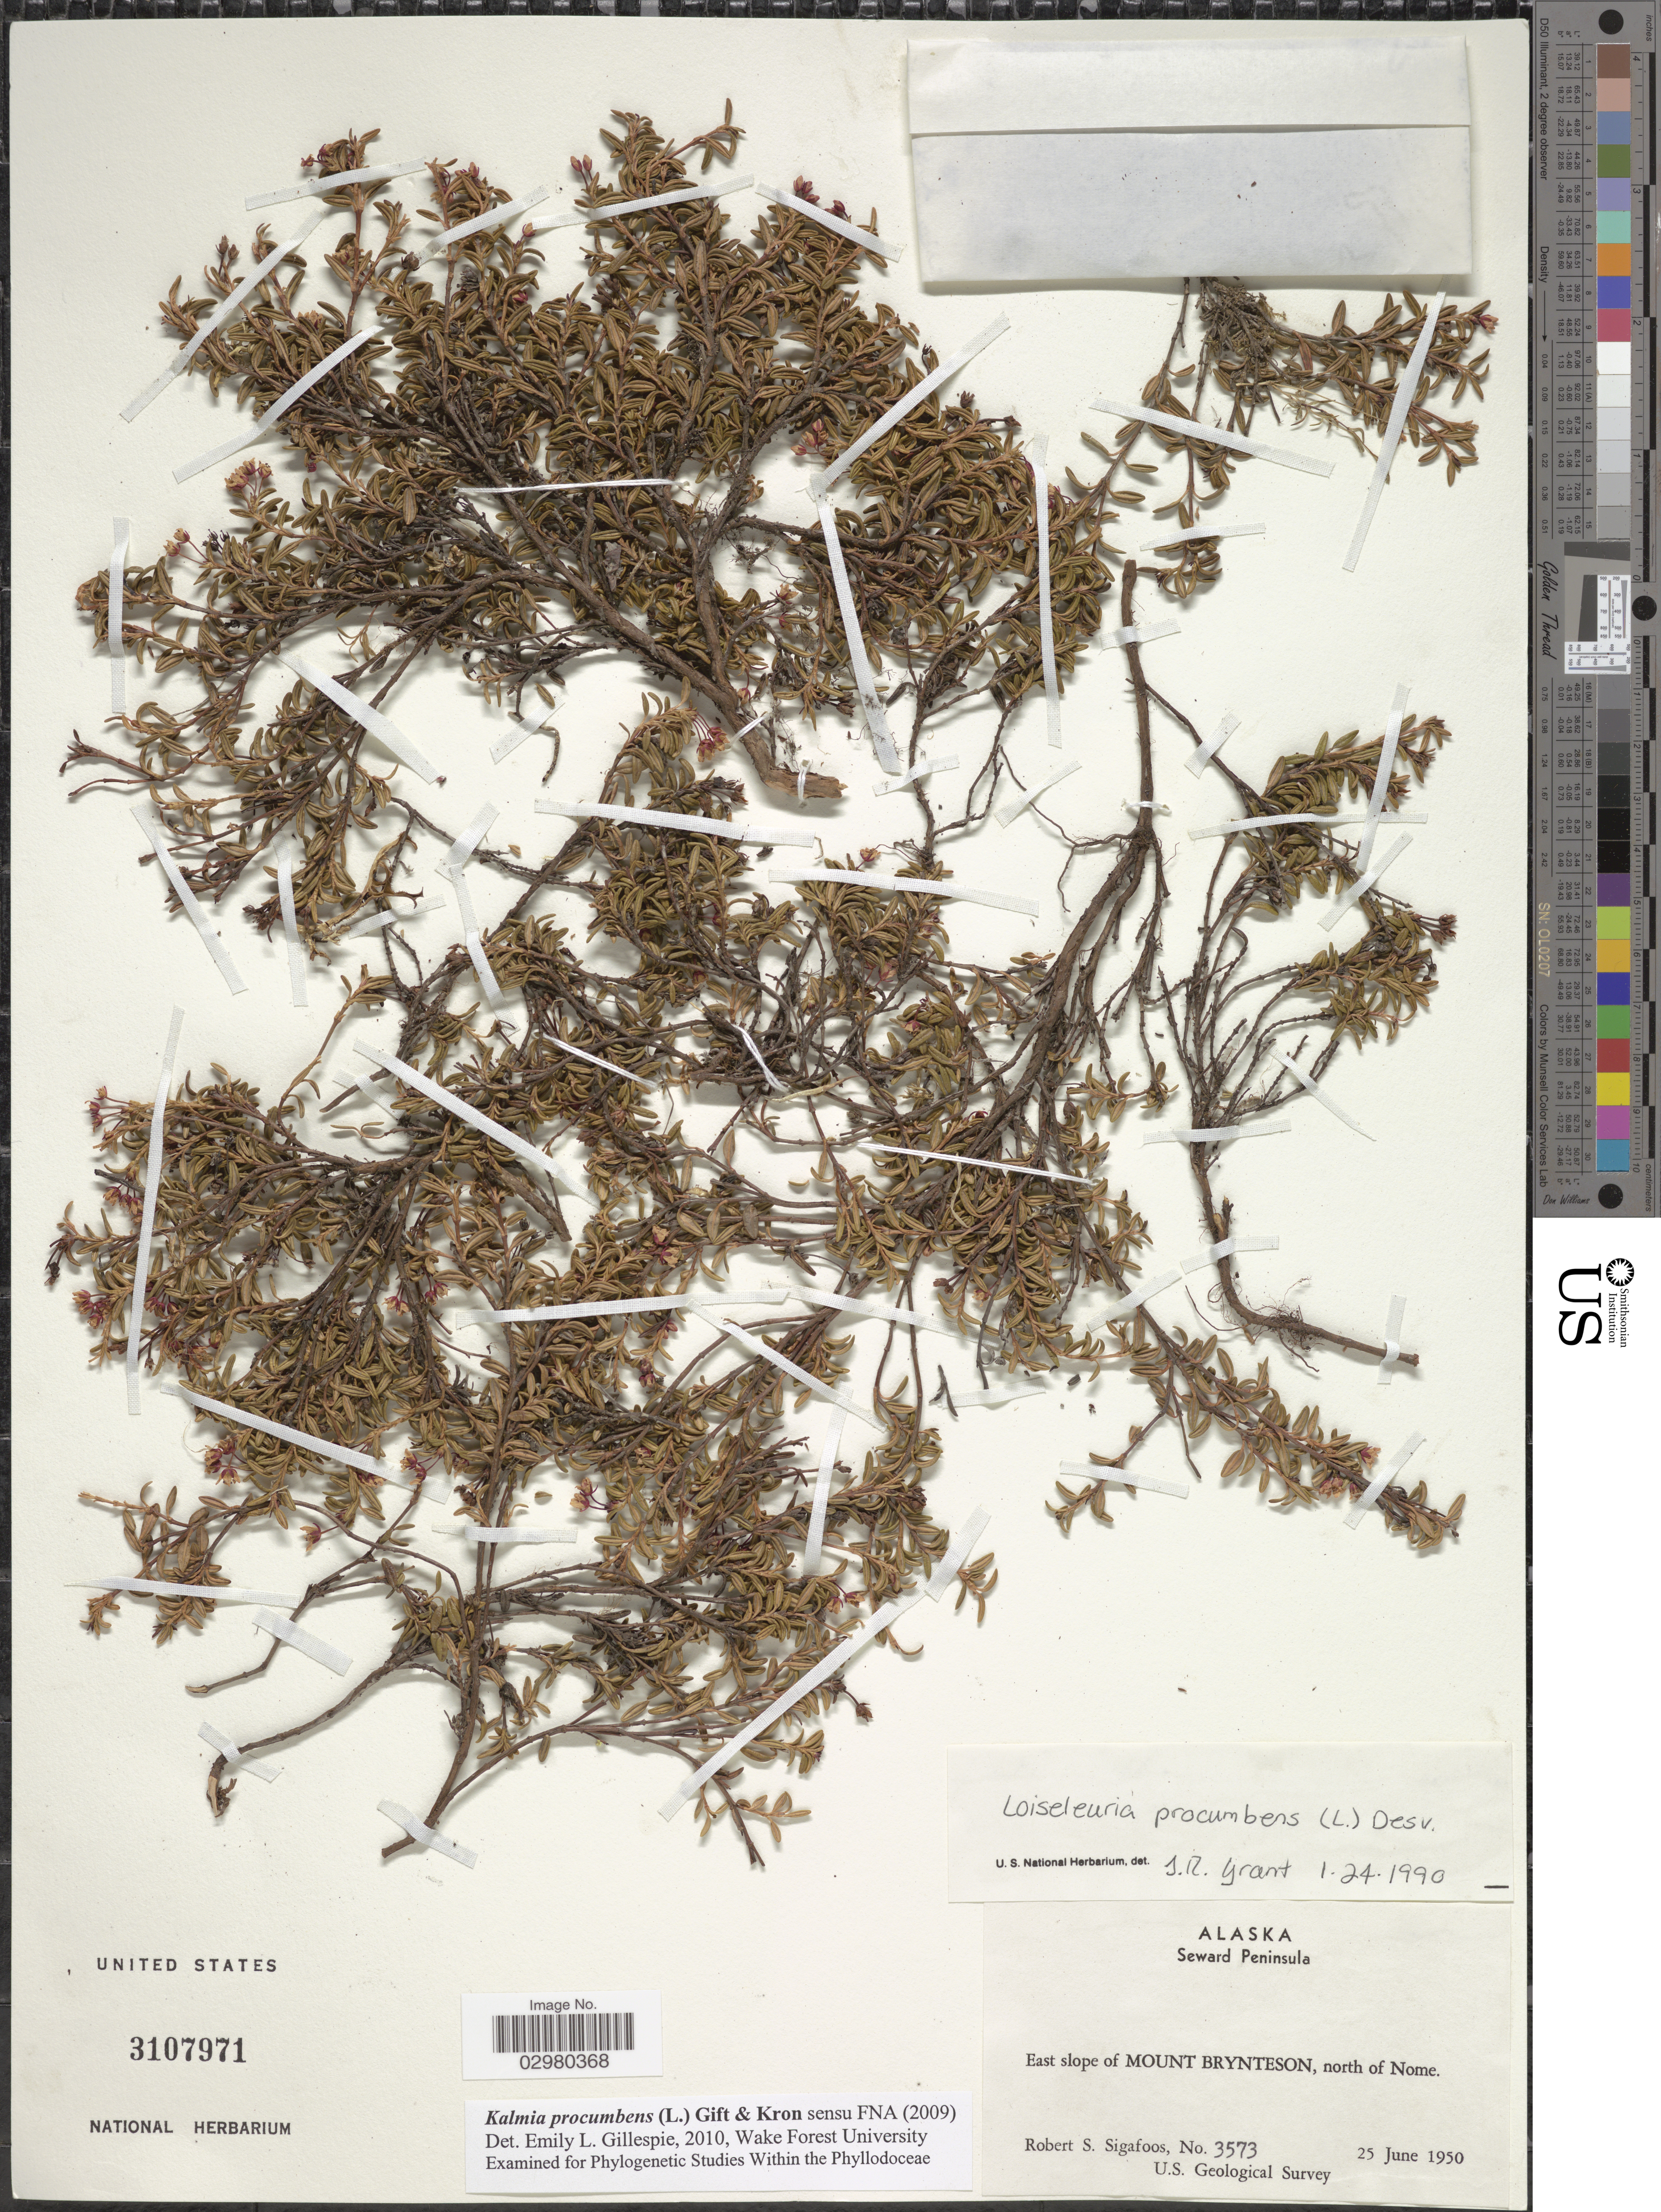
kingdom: Plantae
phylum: Tracheophyta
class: Magnoliopsida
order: Ericales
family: Ericaceae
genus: Loiseleuria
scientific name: Loiseleuria procumbens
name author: (L.) Desv.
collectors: R. Sigafoos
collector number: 3573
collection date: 1950-06-25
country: United States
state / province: Alaska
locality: Seward Peninsula. East slope of Mount Brynteson, north of Nome.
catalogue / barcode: US 3107971